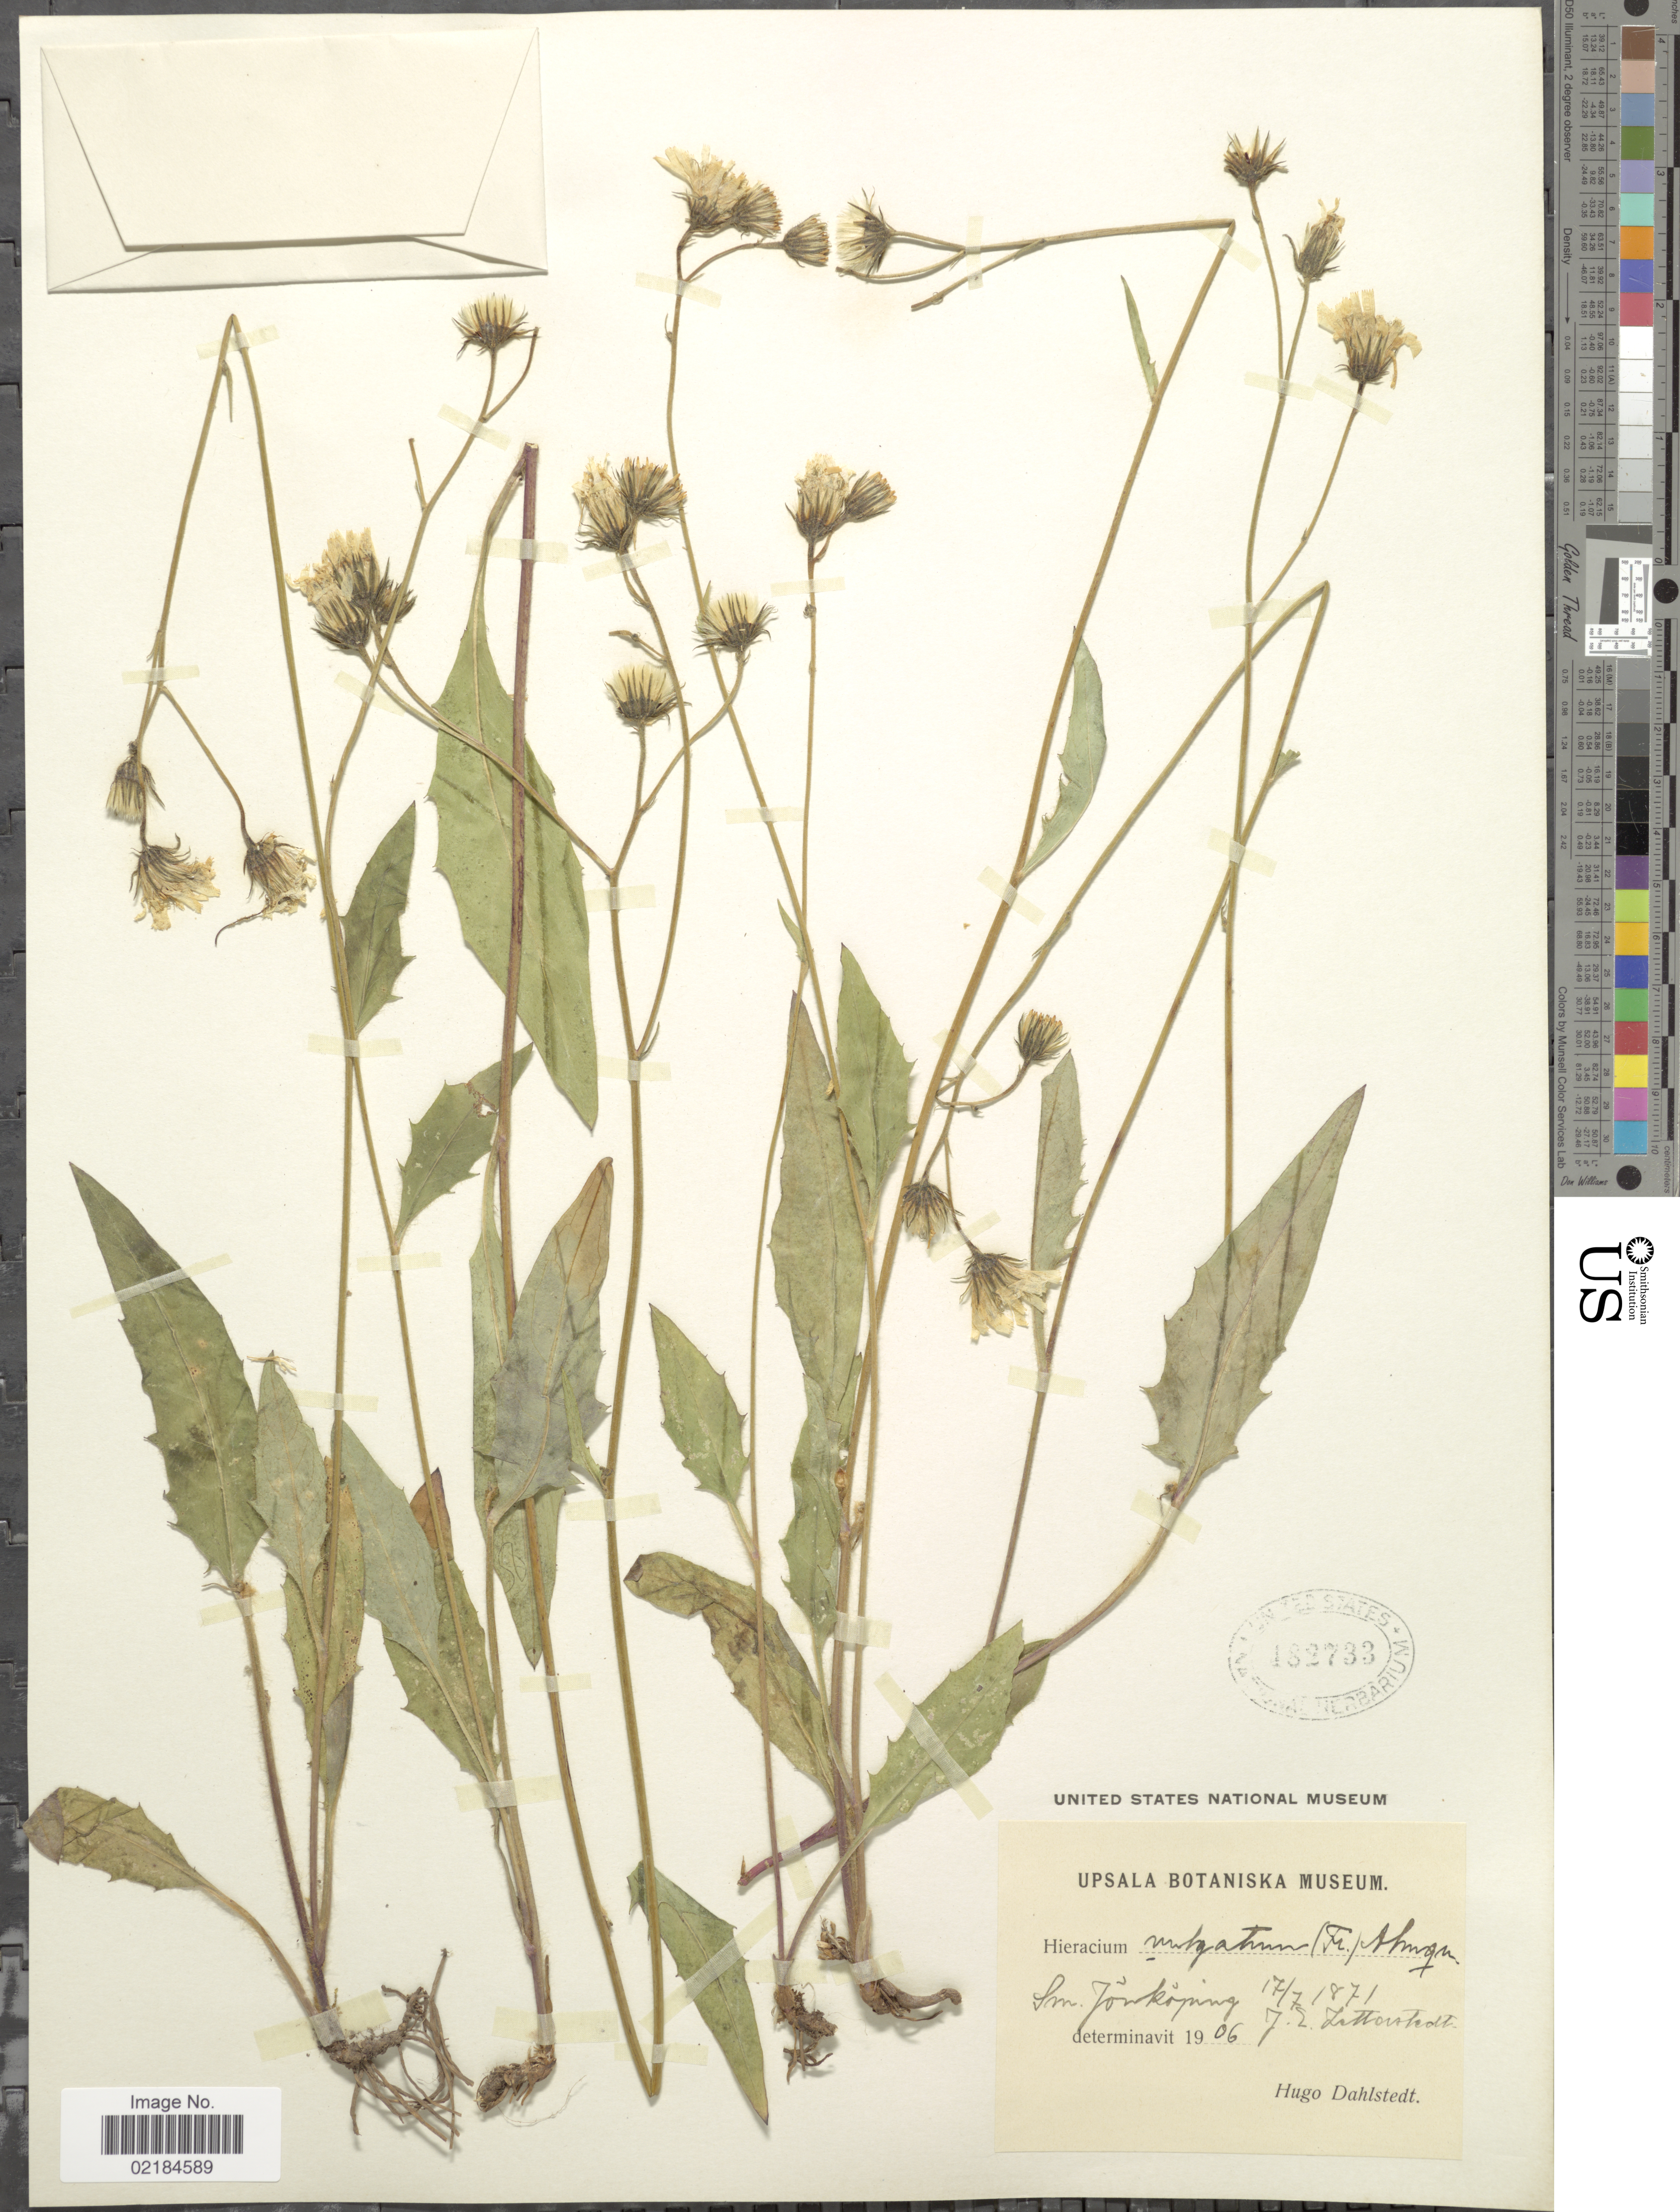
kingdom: Plantae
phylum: Tracheophyta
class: Magnoliopsida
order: Asterales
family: Asteraceae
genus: Hieracium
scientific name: Hieracium lachenalii subsp. cruenifolium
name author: (Dahlst. & Lübeck) Zahn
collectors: H. G. Dahlstedt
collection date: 1871-07-17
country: Sweden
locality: Jonkoping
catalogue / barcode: US 482733